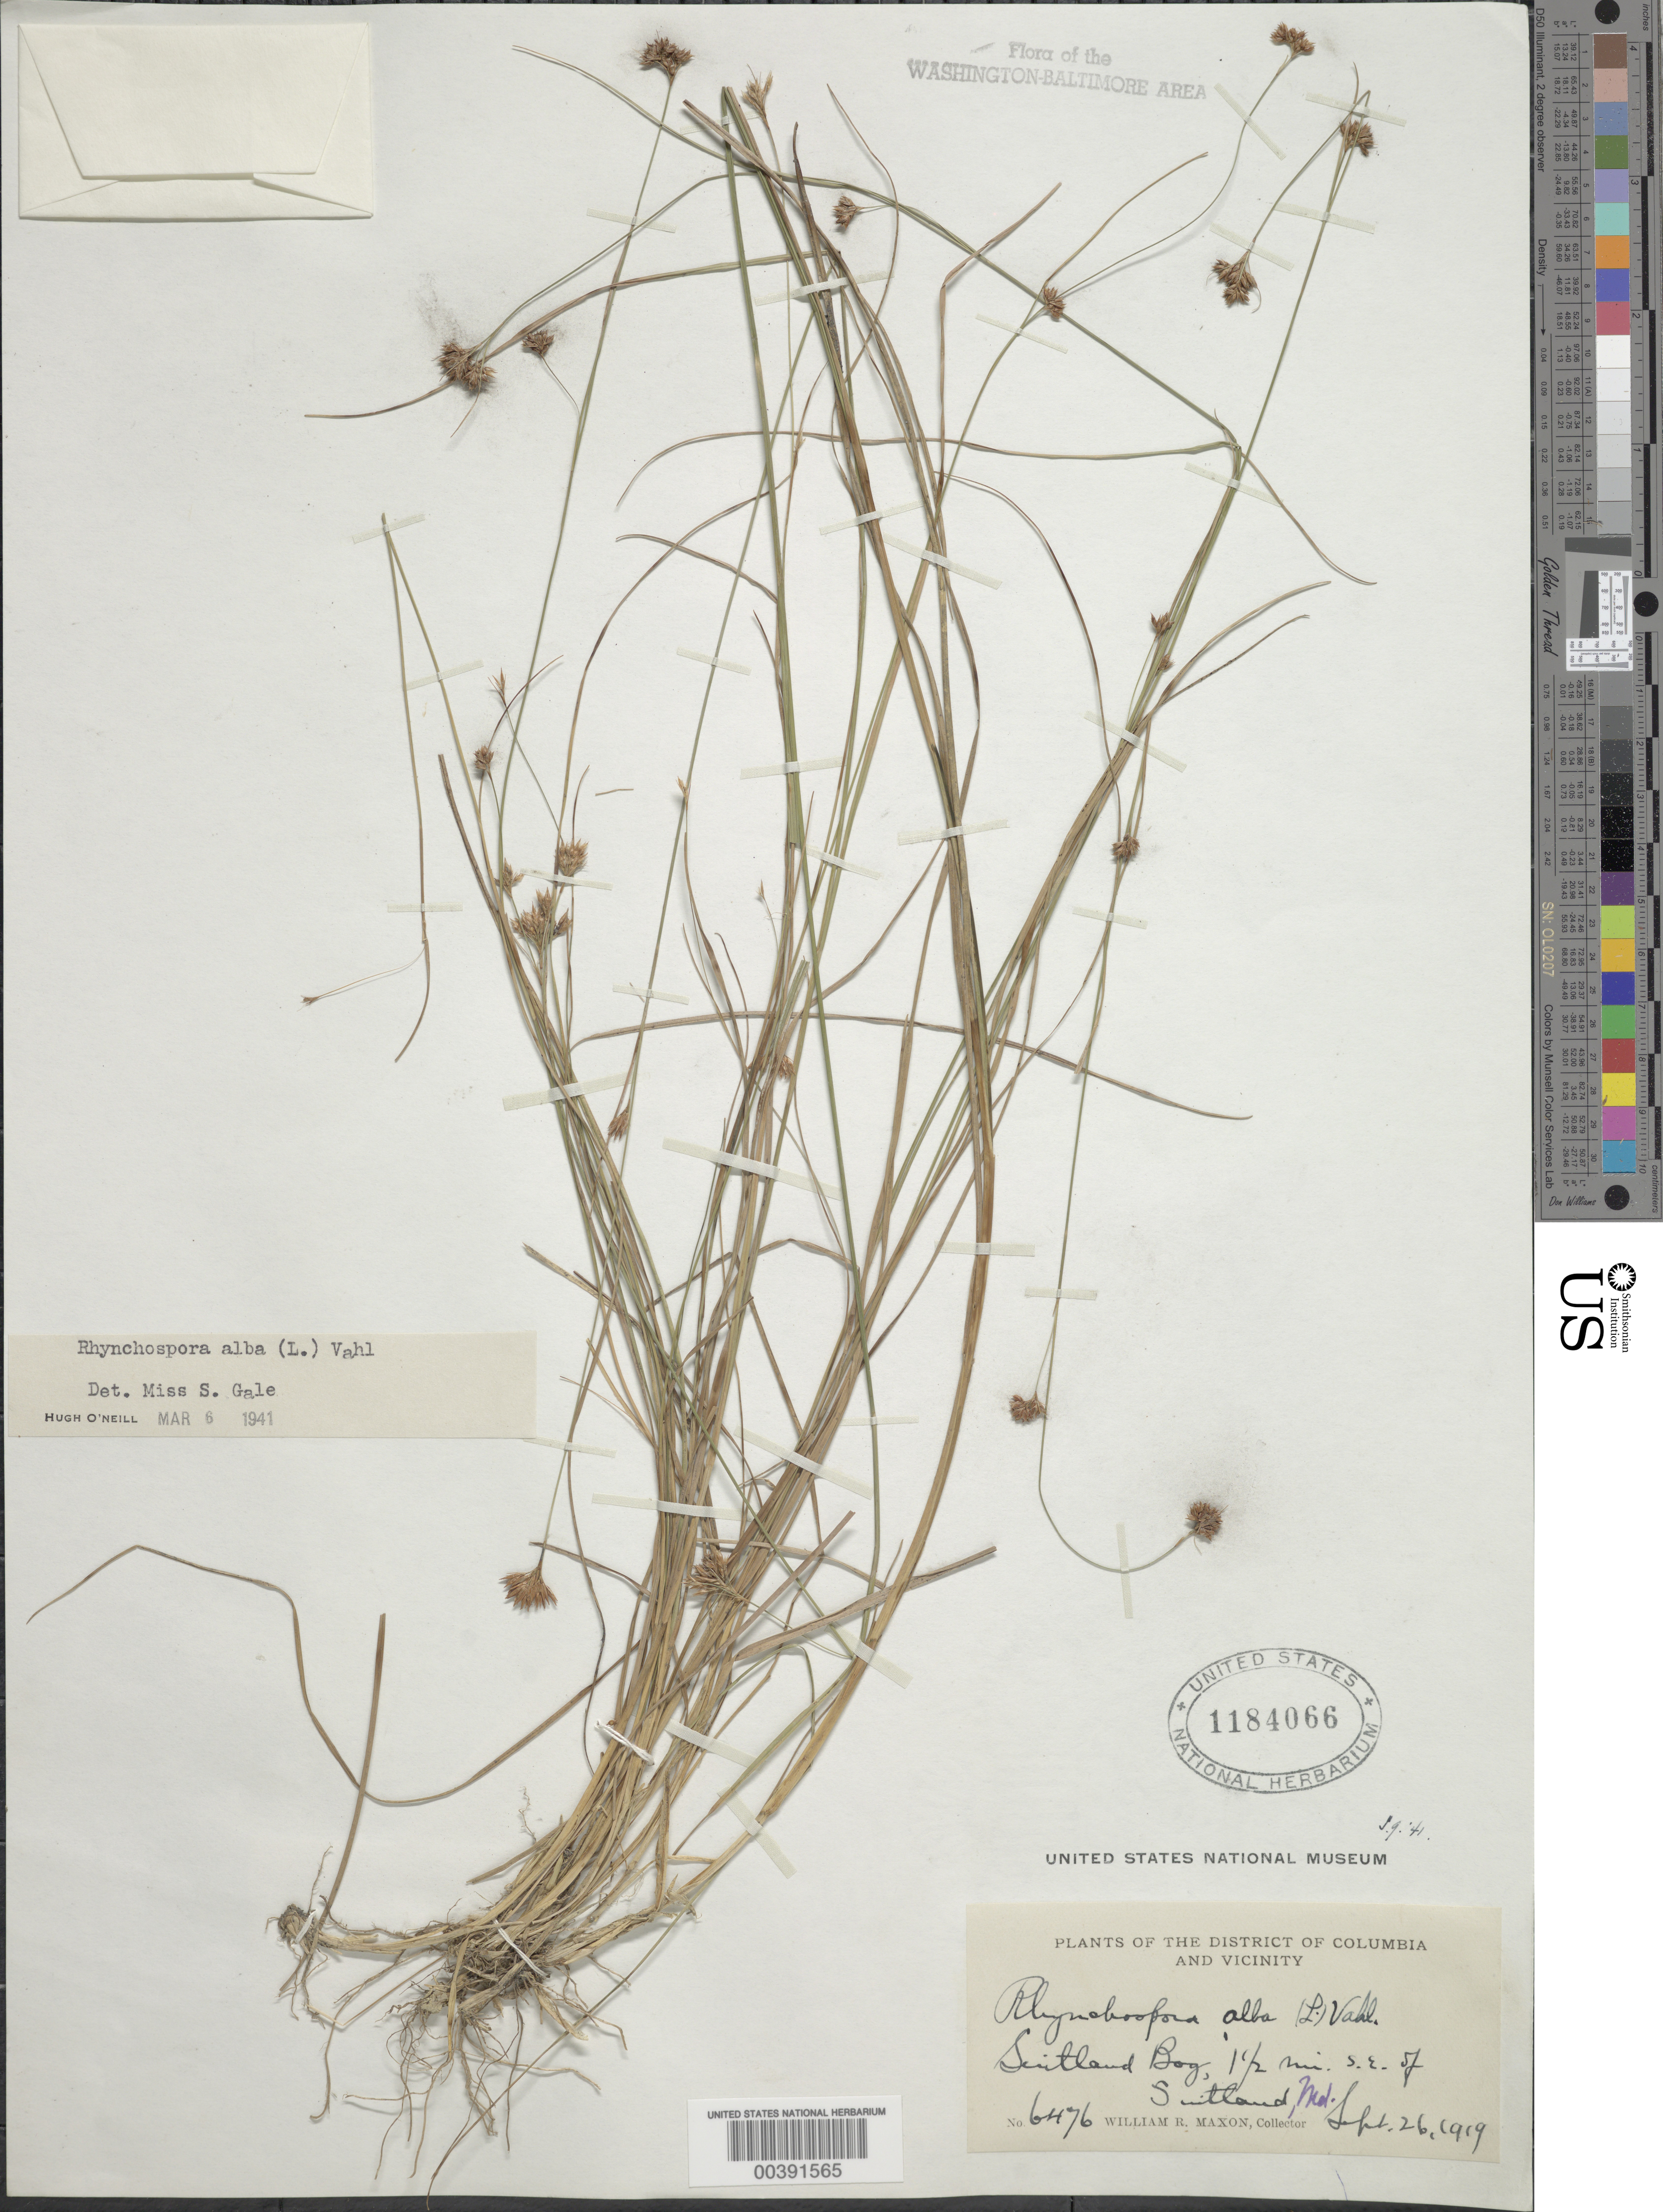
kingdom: Plantae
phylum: Tracheophyta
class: Liliopsida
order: Poales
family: Cyperaceae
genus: Rhynchospora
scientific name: Rhynchospora alba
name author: (L.) Vahl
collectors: W. R. Maxon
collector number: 6476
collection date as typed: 26 Sep 1919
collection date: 1919-09-26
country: United States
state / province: Maryland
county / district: Prince George's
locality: Suitland Bog, east of Suitland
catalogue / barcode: US 1184066